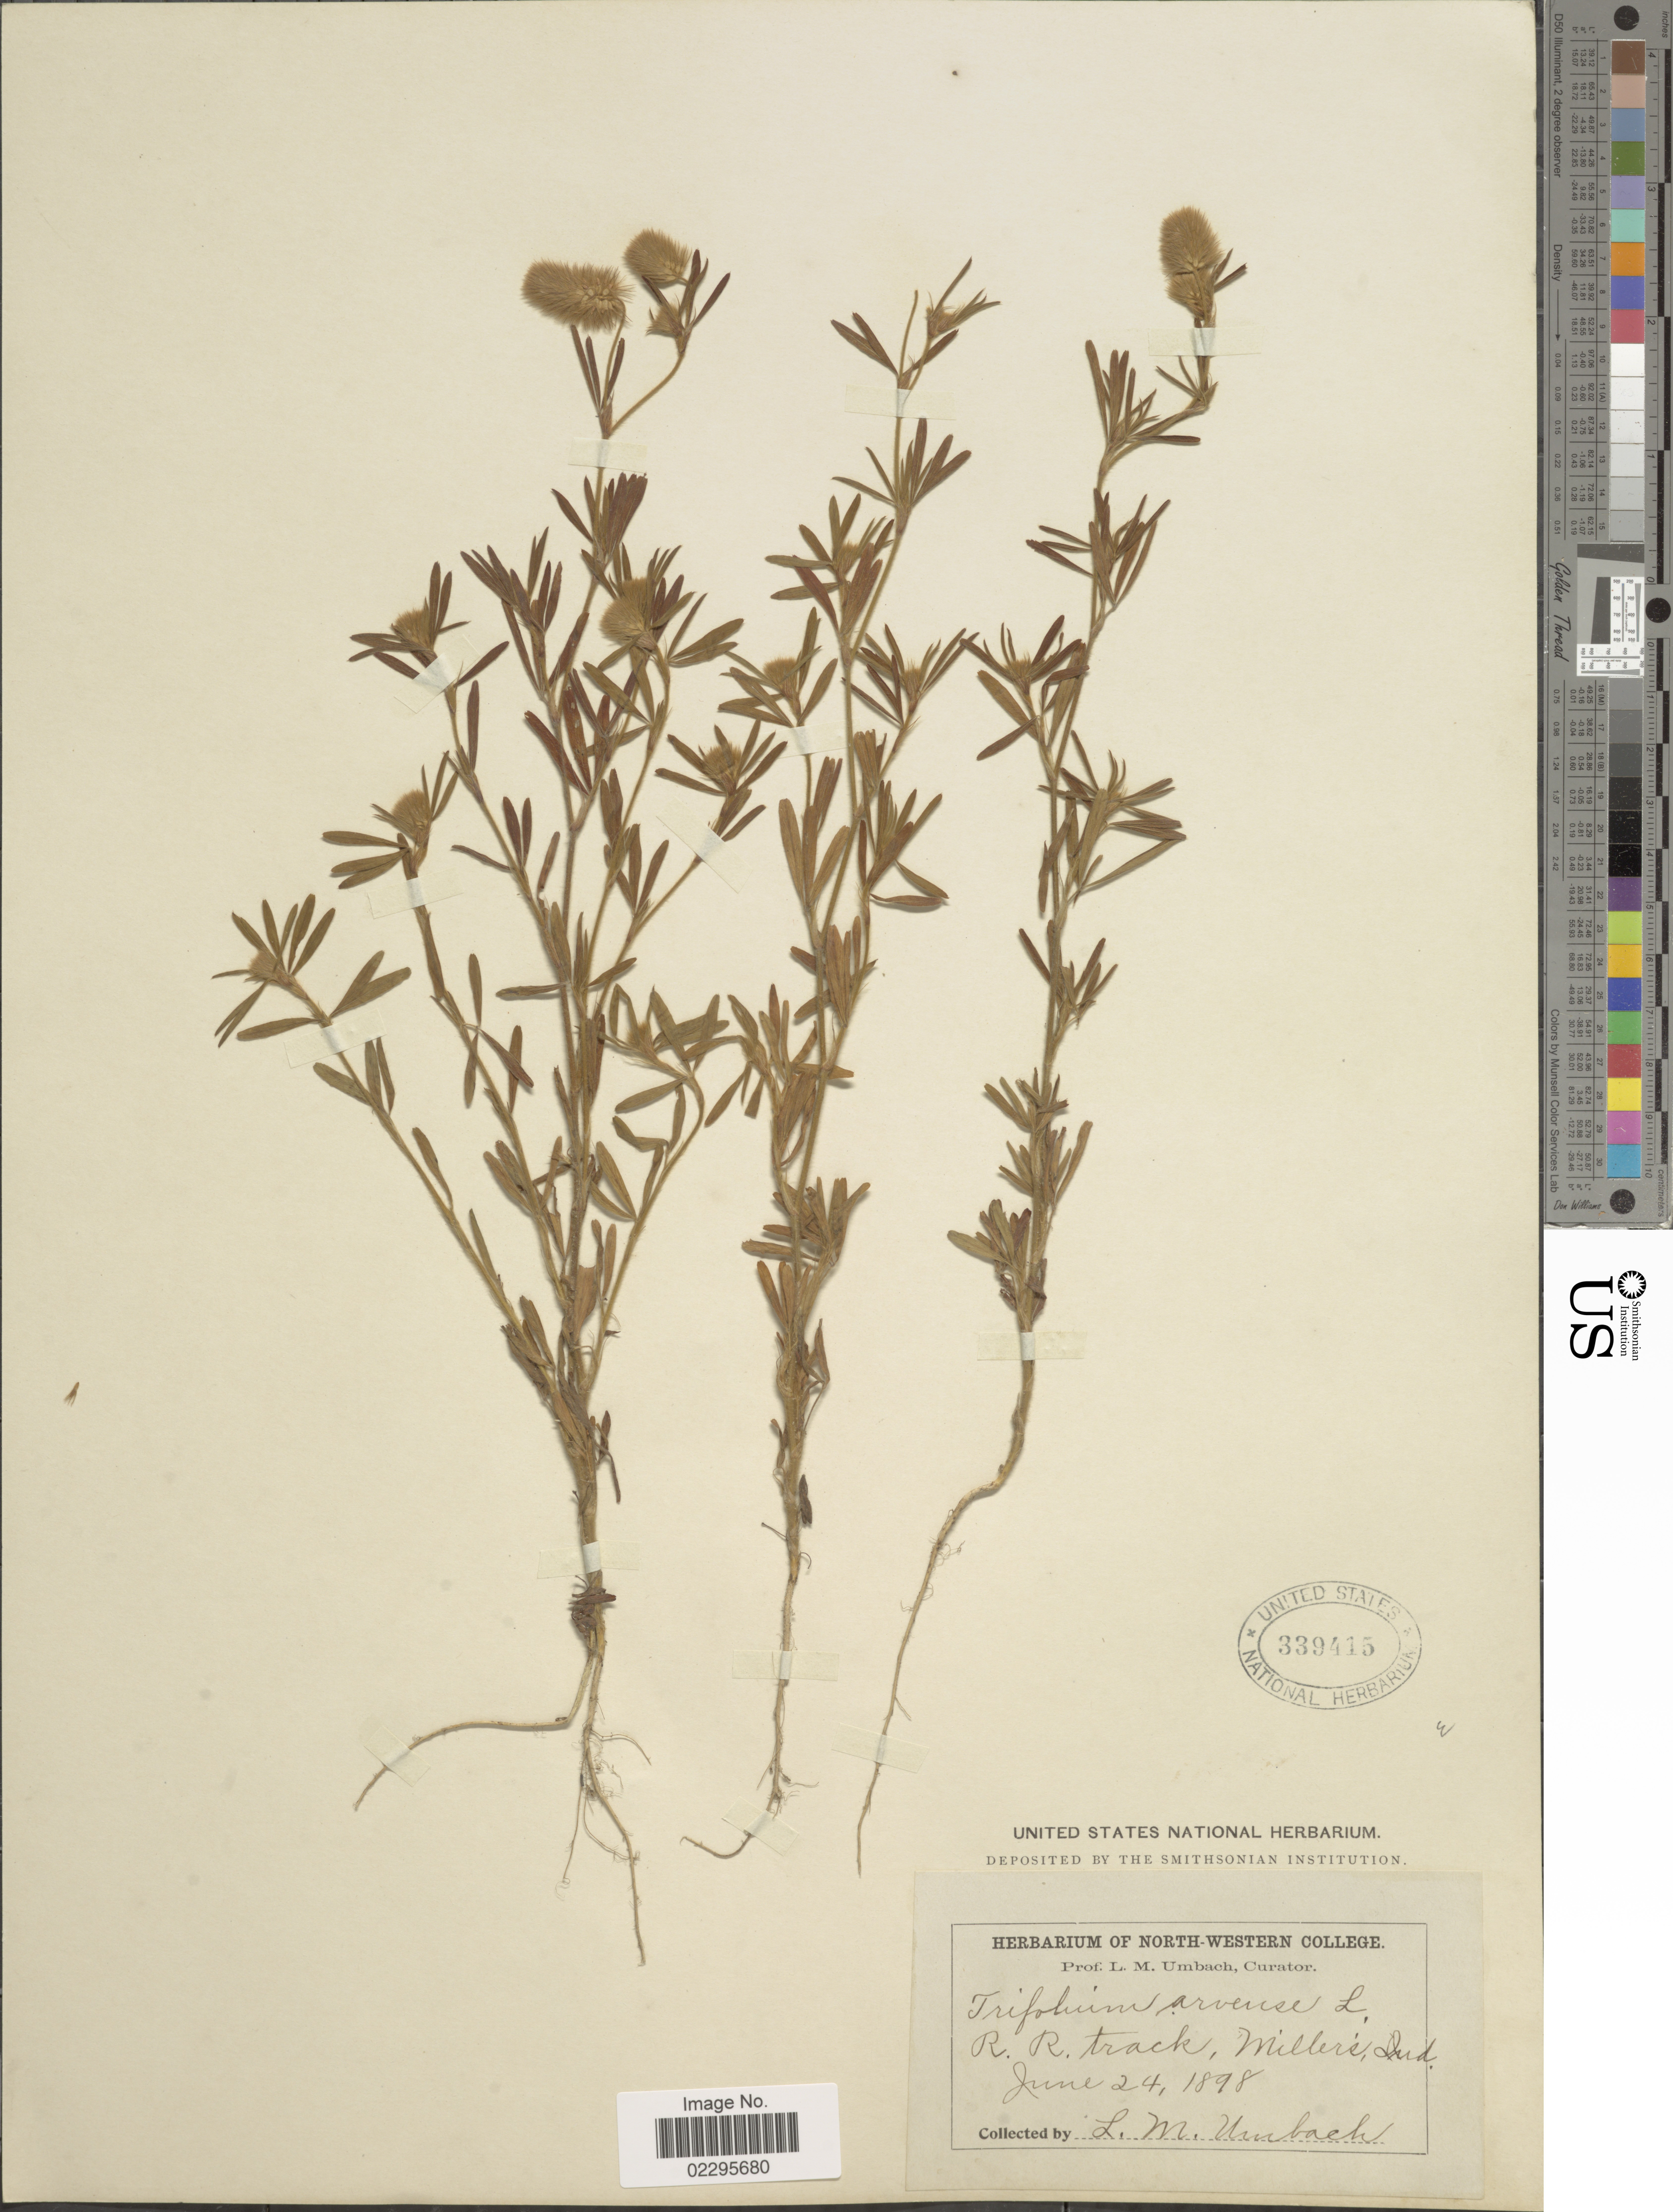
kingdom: Plantae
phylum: Tracheophyta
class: Magnoliopsida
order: Fabales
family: Fabaceae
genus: Trifolium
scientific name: Trifolium arvense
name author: L.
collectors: L. M. Umbach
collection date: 1898-06-24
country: United States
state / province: Indiana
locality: R.R. track, Millers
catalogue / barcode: US 339415